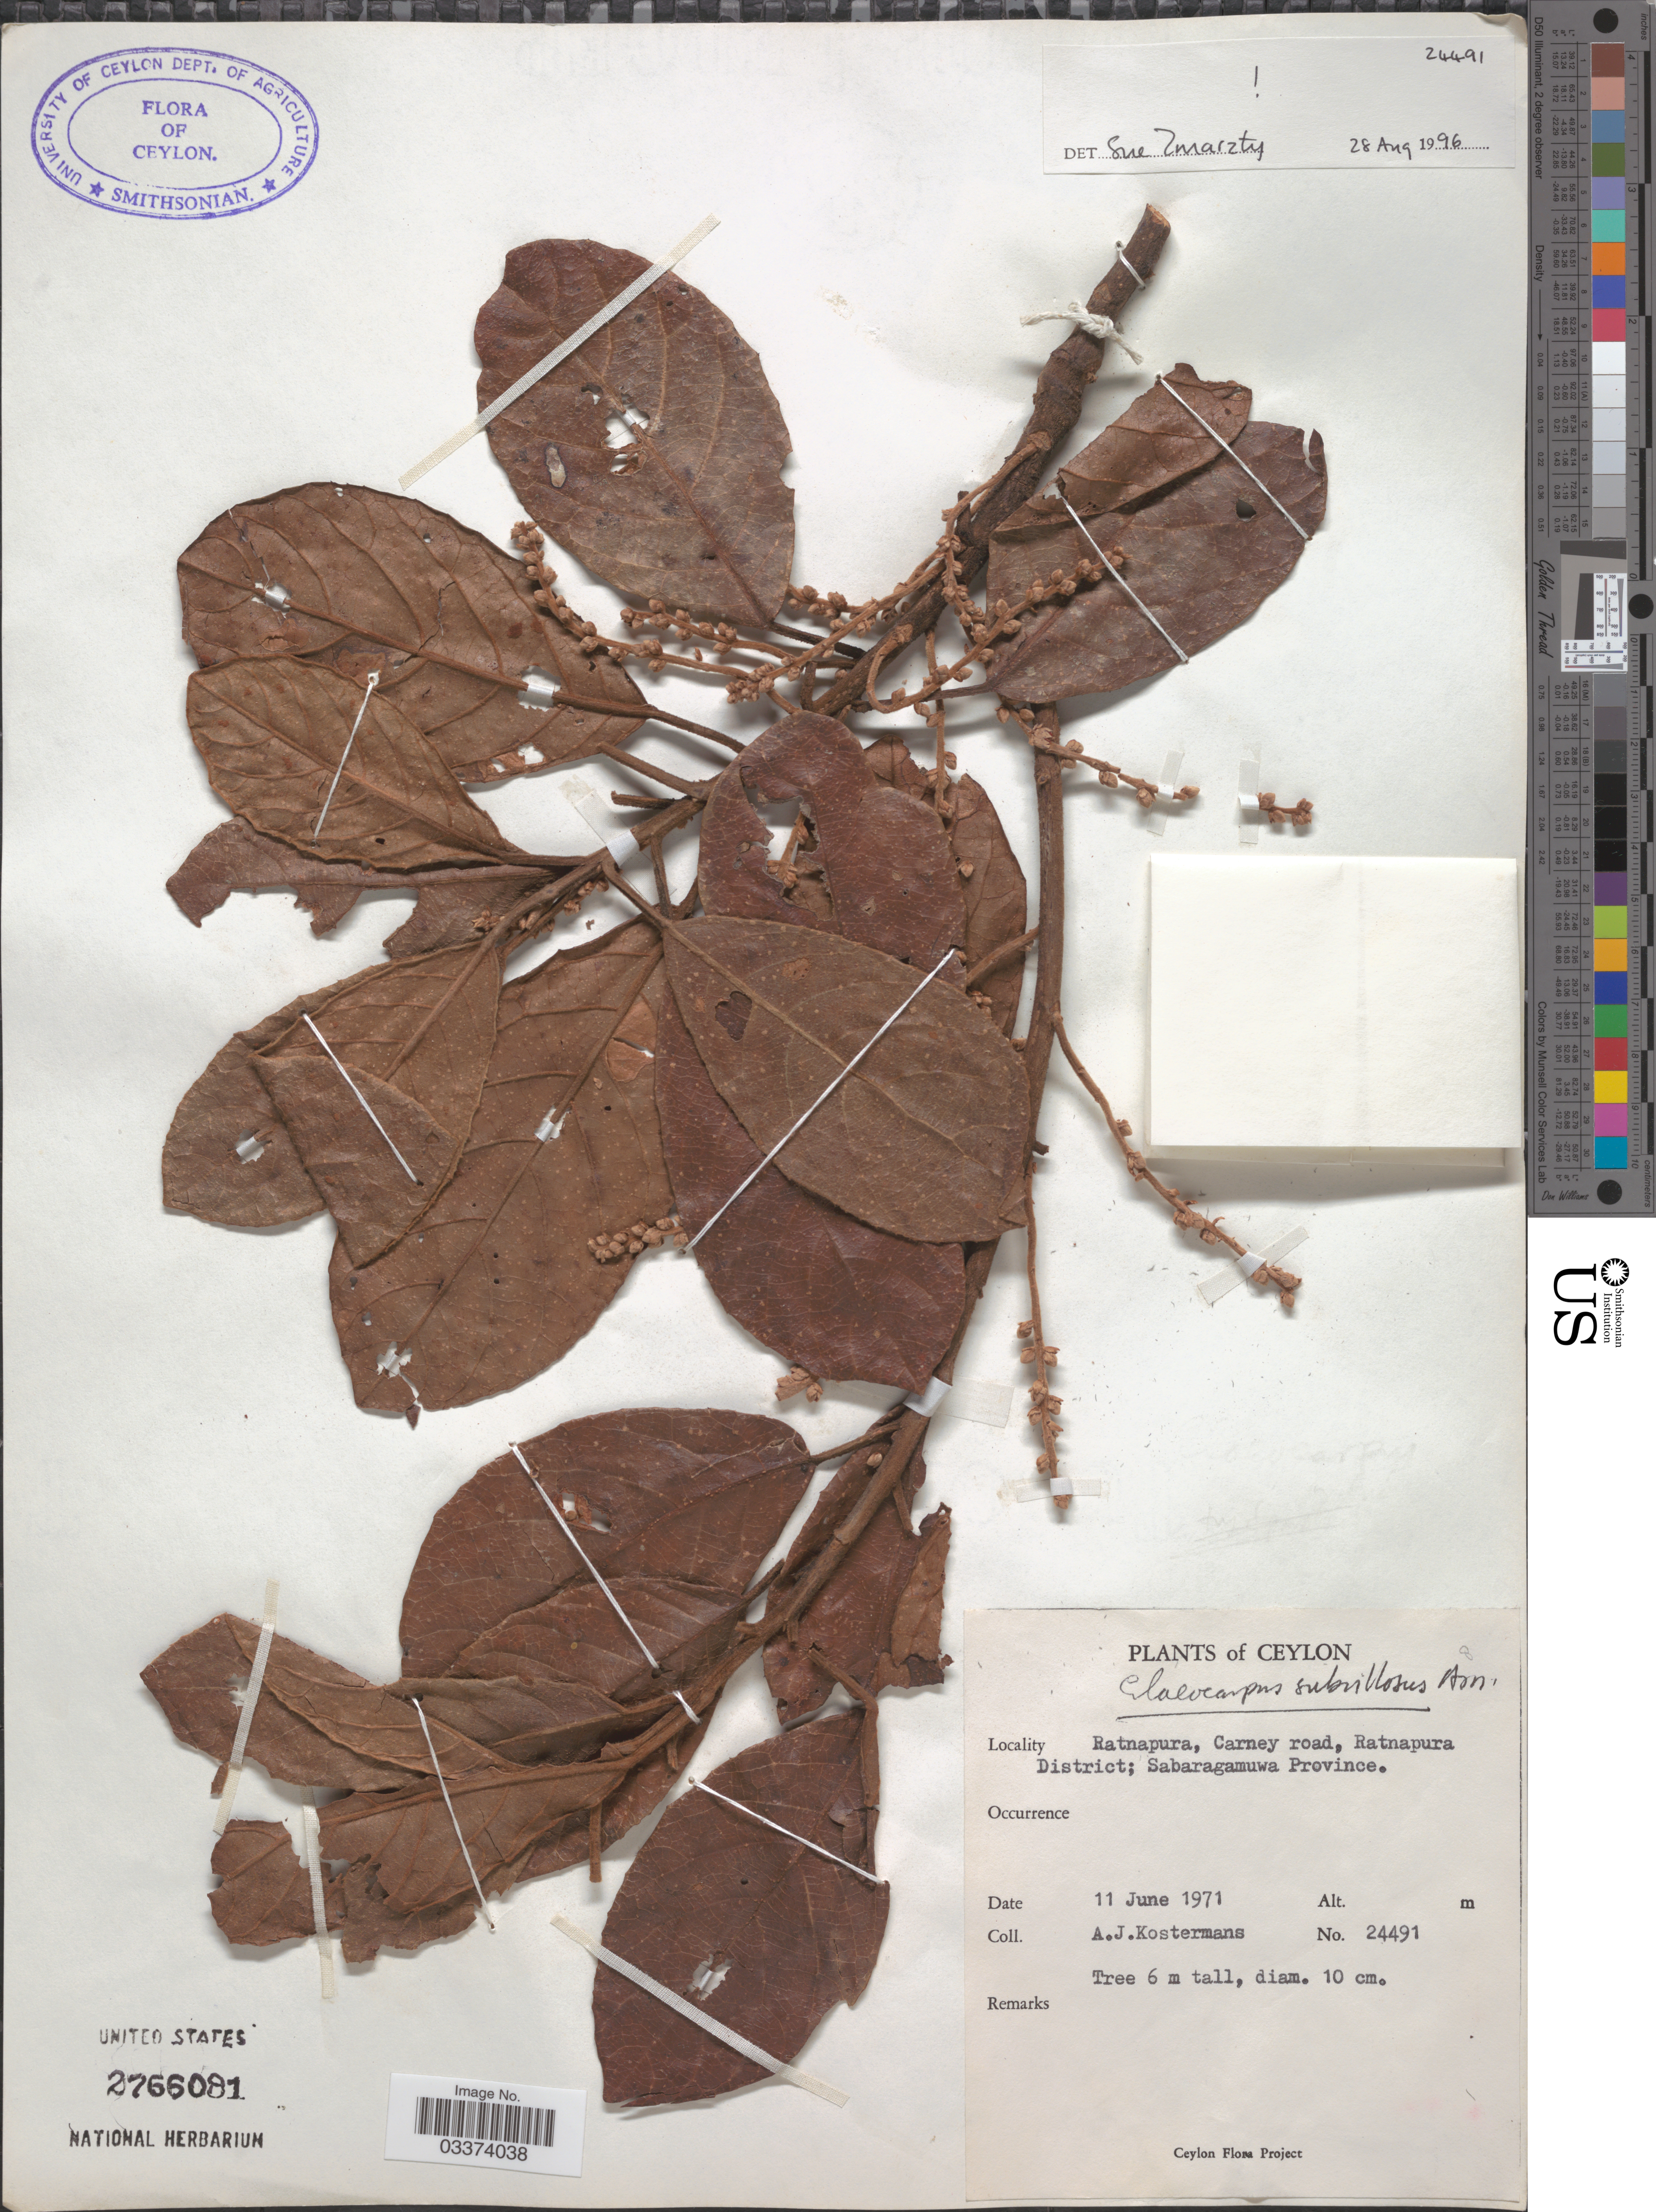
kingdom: Plantae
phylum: Tracheophyta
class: Magnoliopsida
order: Oxalidales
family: Elaeocarpaceae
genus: Elaeocarpus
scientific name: Elaeocarpus subvillosus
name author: Arn.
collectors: A. J. G. Kostermans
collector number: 24491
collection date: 1971-06-11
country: Sri Lanka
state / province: Sabaragamuwa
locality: Ceylon. Ratnapura, Carney road, Ratnapura District.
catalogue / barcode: US 2766081